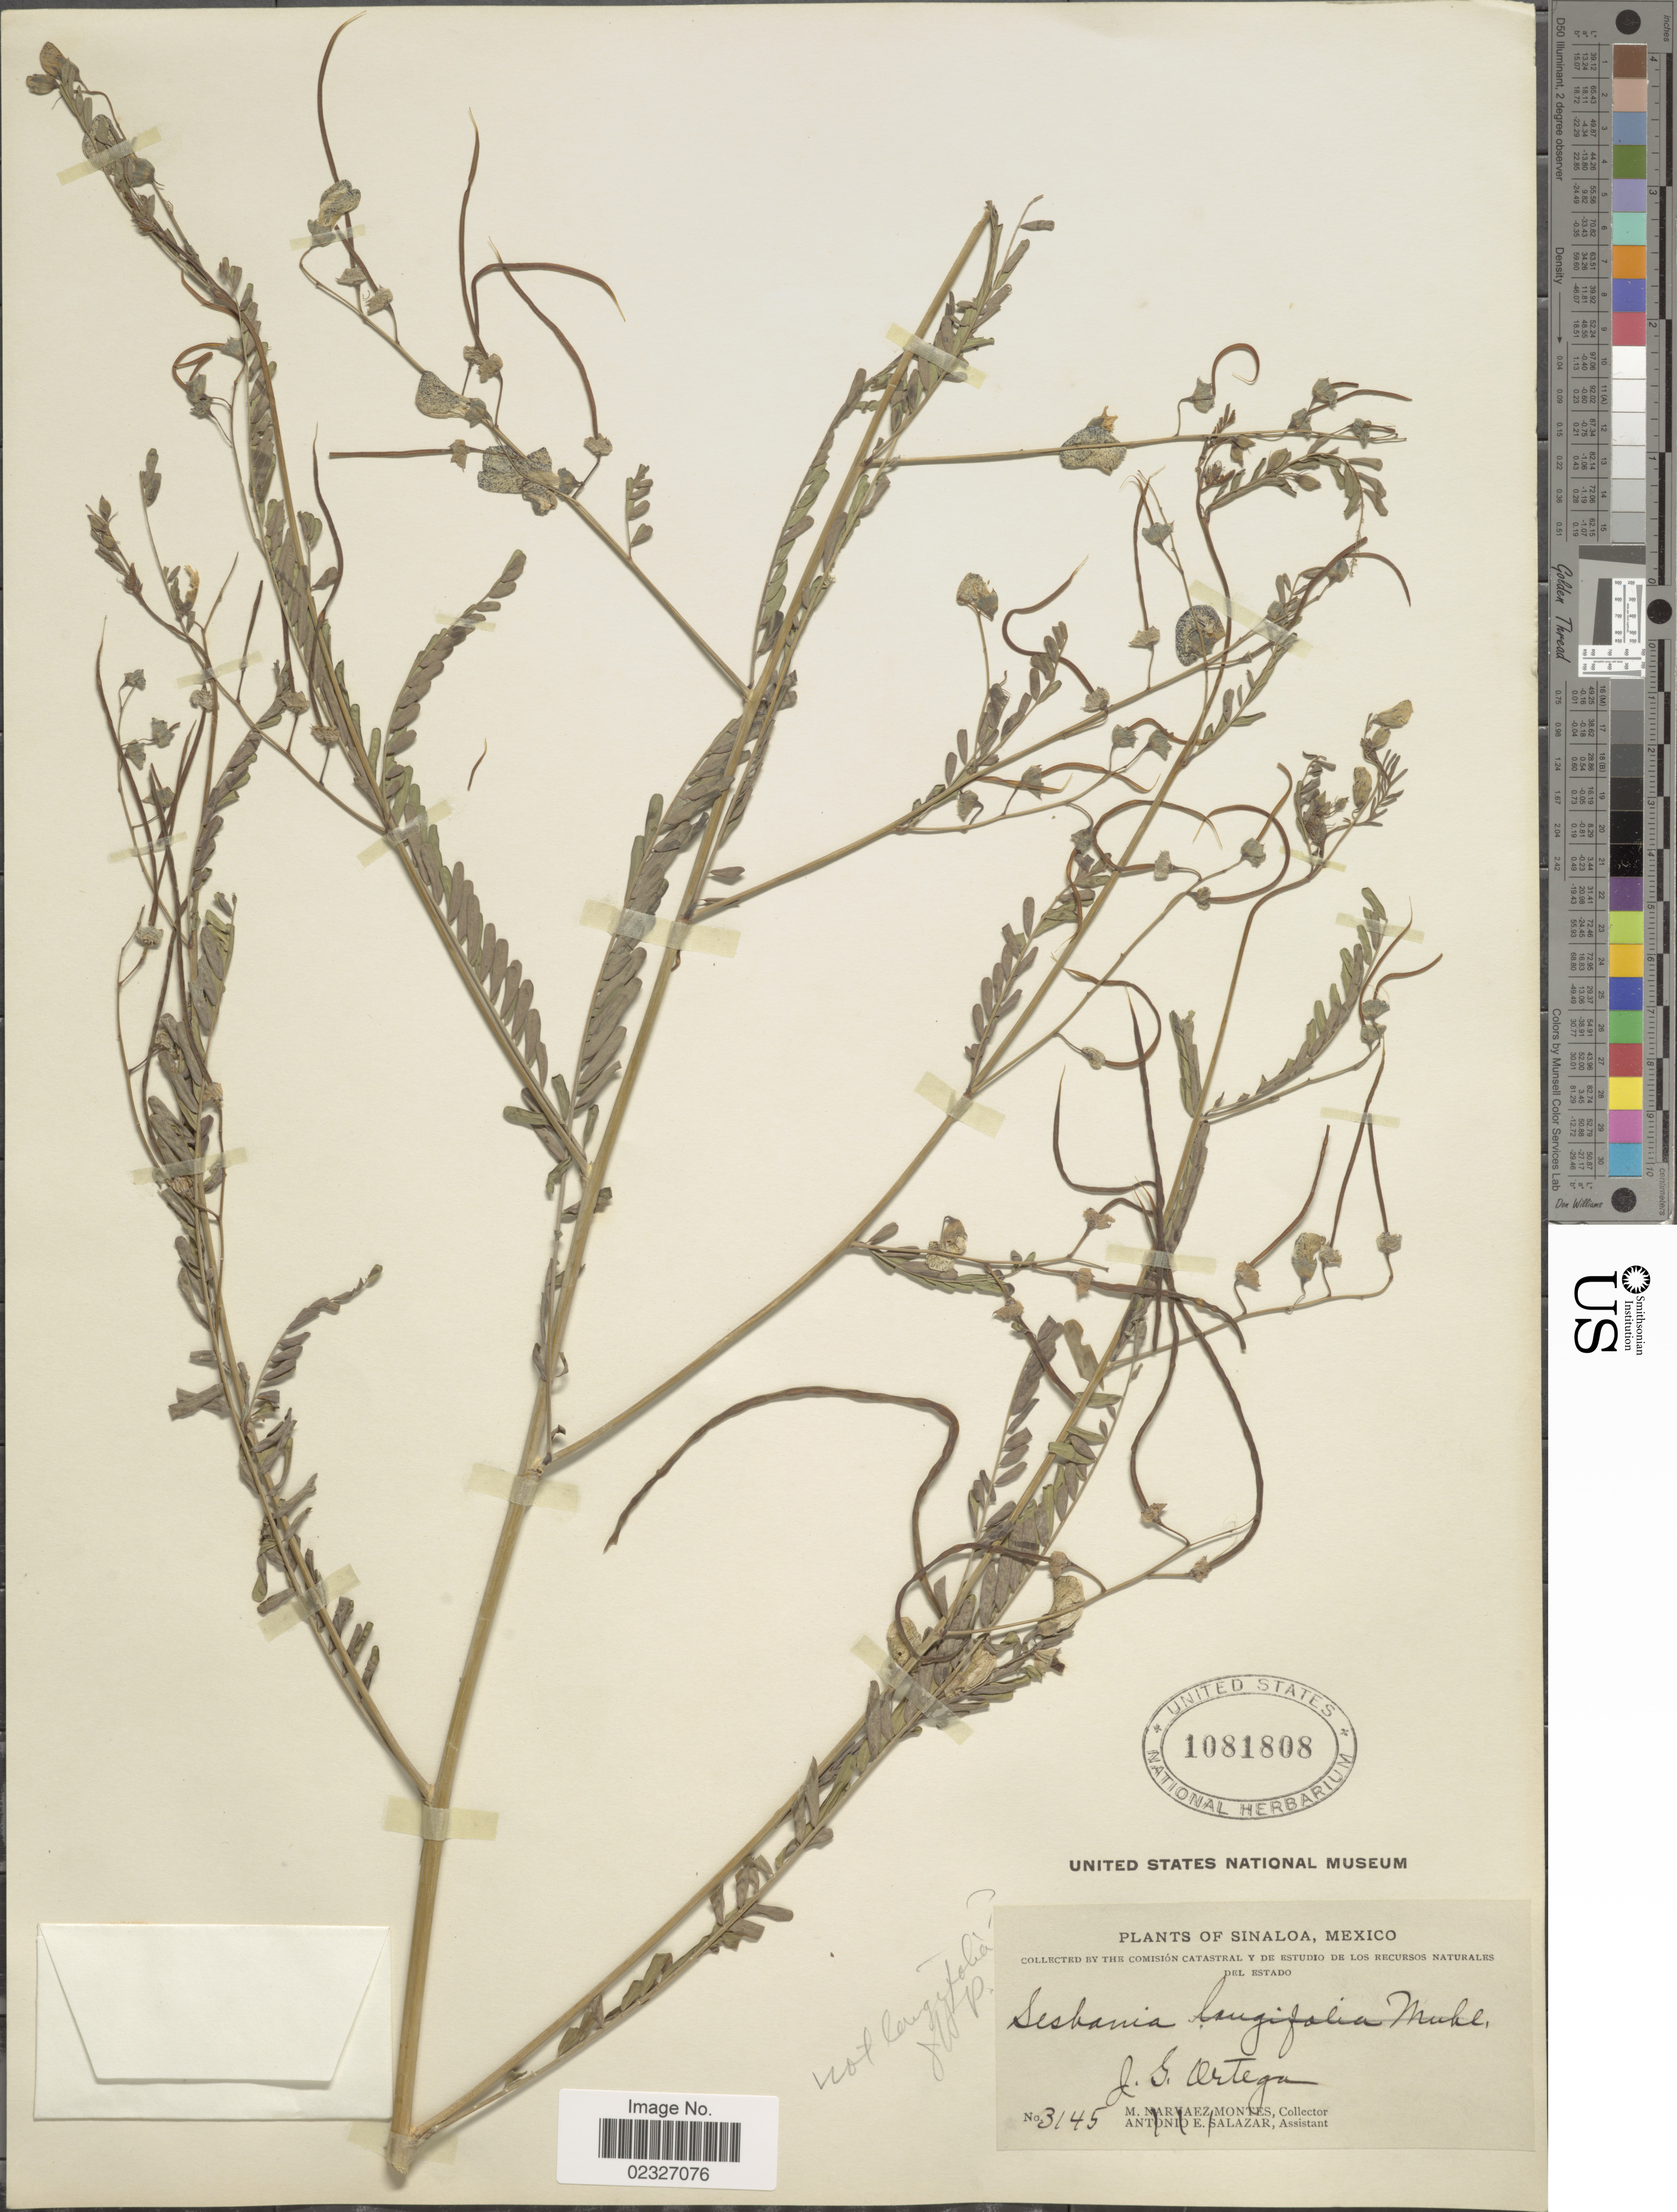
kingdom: Plantae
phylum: Tracheophyta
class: Magnoliopsida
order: Fabales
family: Fabaceae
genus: Sesbania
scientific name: Sesbania herbacea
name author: (Mill.) McVaugh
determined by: Strong, M. T., (US), Smithsonian Institution - National Museum of Natural History (UNITED STATES)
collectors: J. Ortega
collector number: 3145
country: Mexico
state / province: Sinaloa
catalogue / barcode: US 1081808